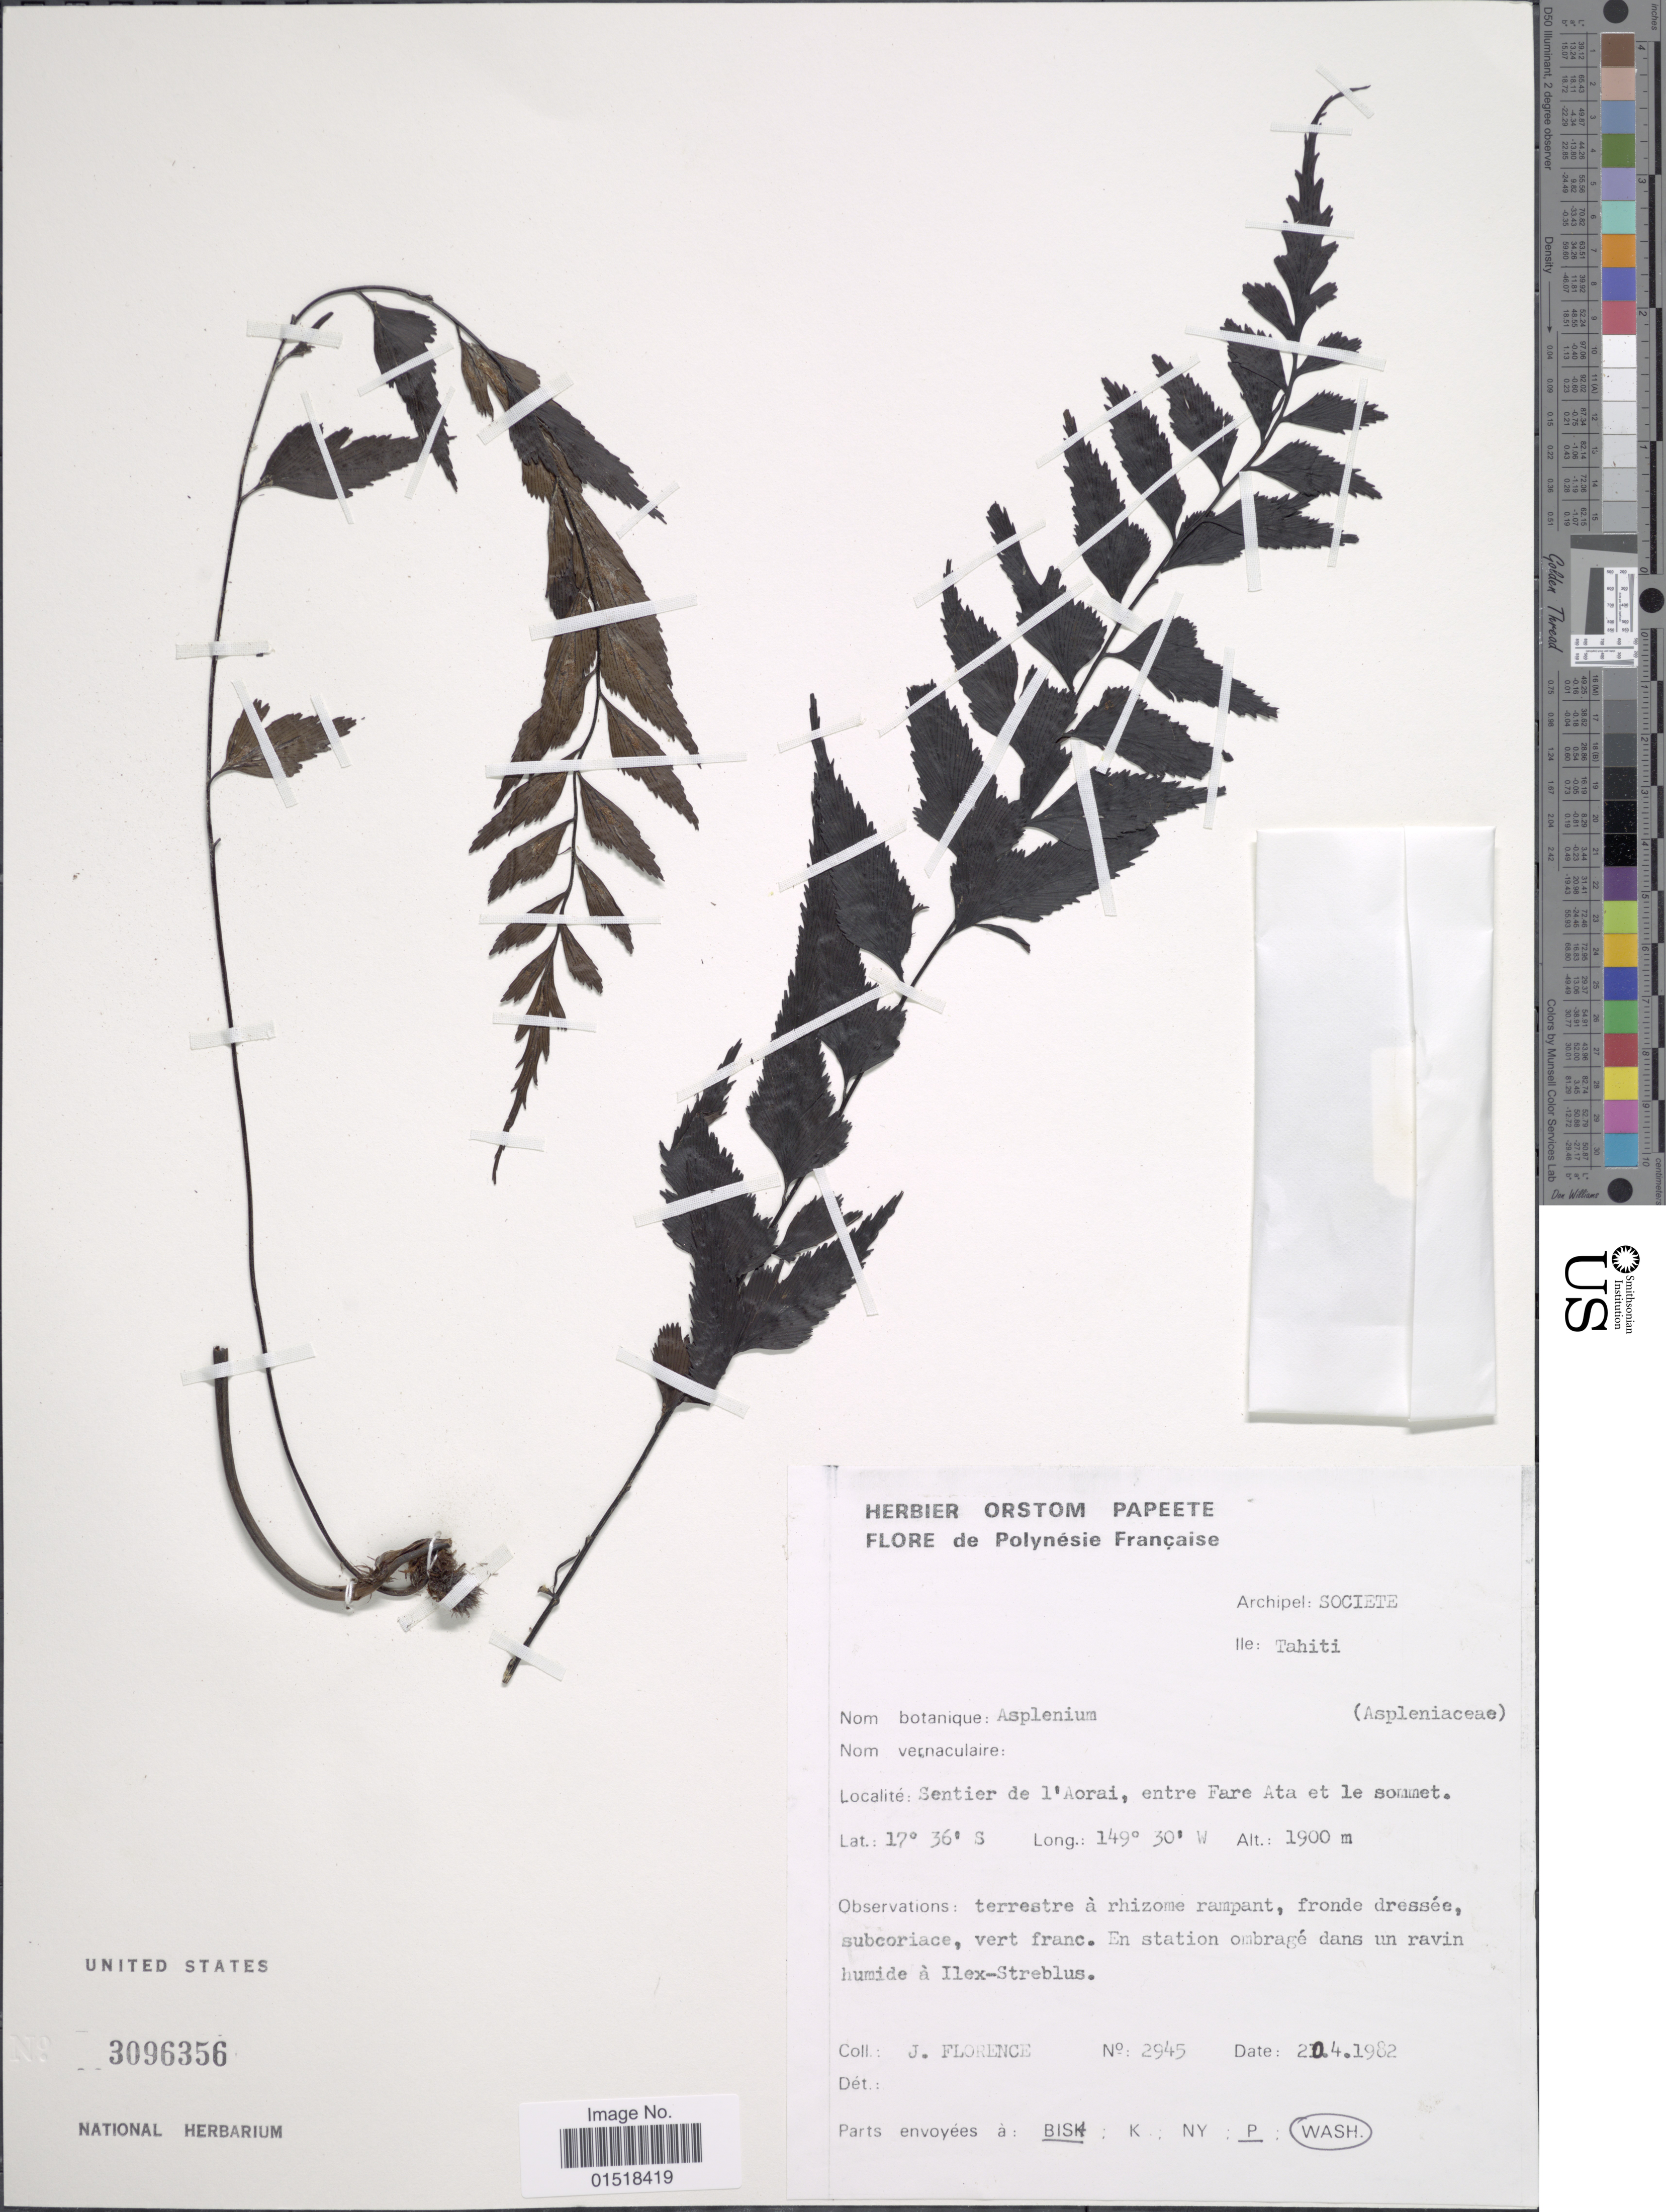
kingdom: Plantae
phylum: Tracheophyta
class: Polypodiopsida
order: Polypodiales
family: Aspleniaceae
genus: Asplenium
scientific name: Asplenium contiguum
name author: Kaulf.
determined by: Florence, J.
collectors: J. Florence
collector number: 2945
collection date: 1982-04-20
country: French Polynesia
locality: Archipel: Societe. Ile: Tahiti. Sentier de l'Aorai, entre Fare Ata et le sommet.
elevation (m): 1900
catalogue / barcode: US 3096356